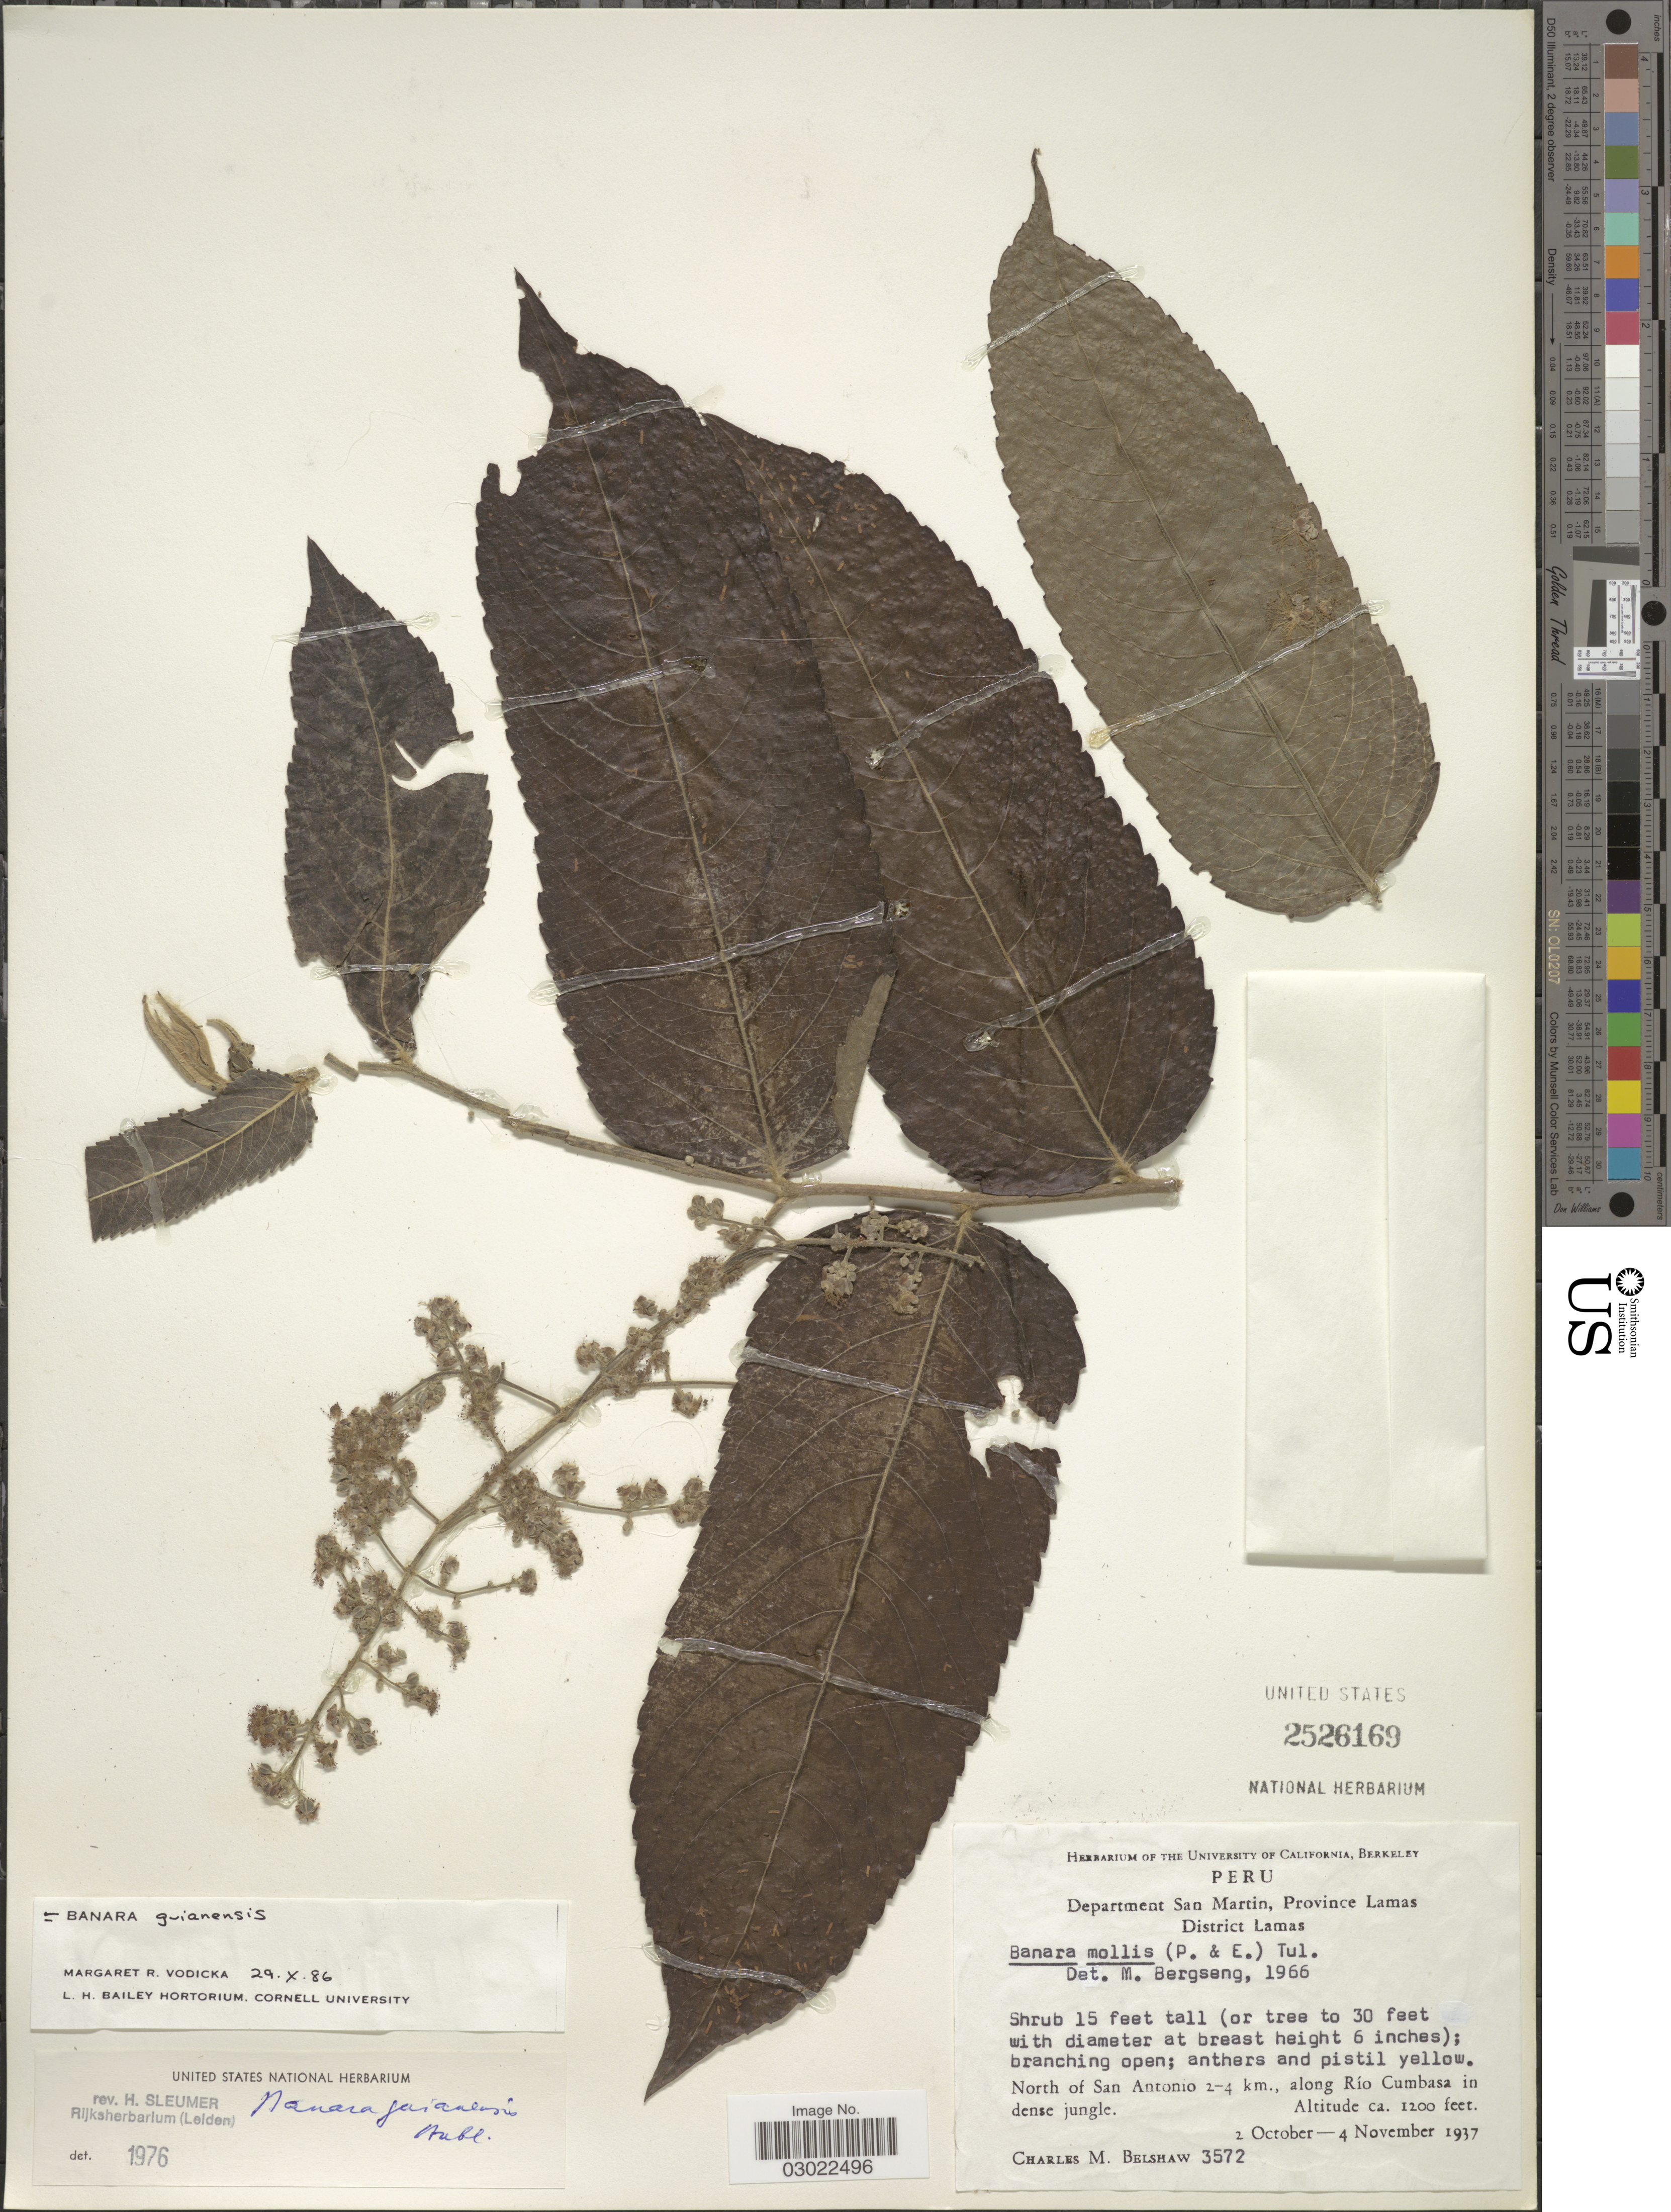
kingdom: Plantae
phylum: Tracheophyta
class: Magnoliopsida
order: Malpighiales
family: Salicaceae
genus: Banara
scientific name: Banara guianensis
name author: Aubl.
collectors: C. Shaw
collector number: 3572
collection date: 1937-10-02/1937-11-04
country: Peru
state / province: San Martín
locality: Department San Martin, Province Lamas, District Lamas. North of San Antonio 2-4 km., Río Cumbasa in dense jungle.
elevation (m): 366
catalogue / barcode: US 2526169